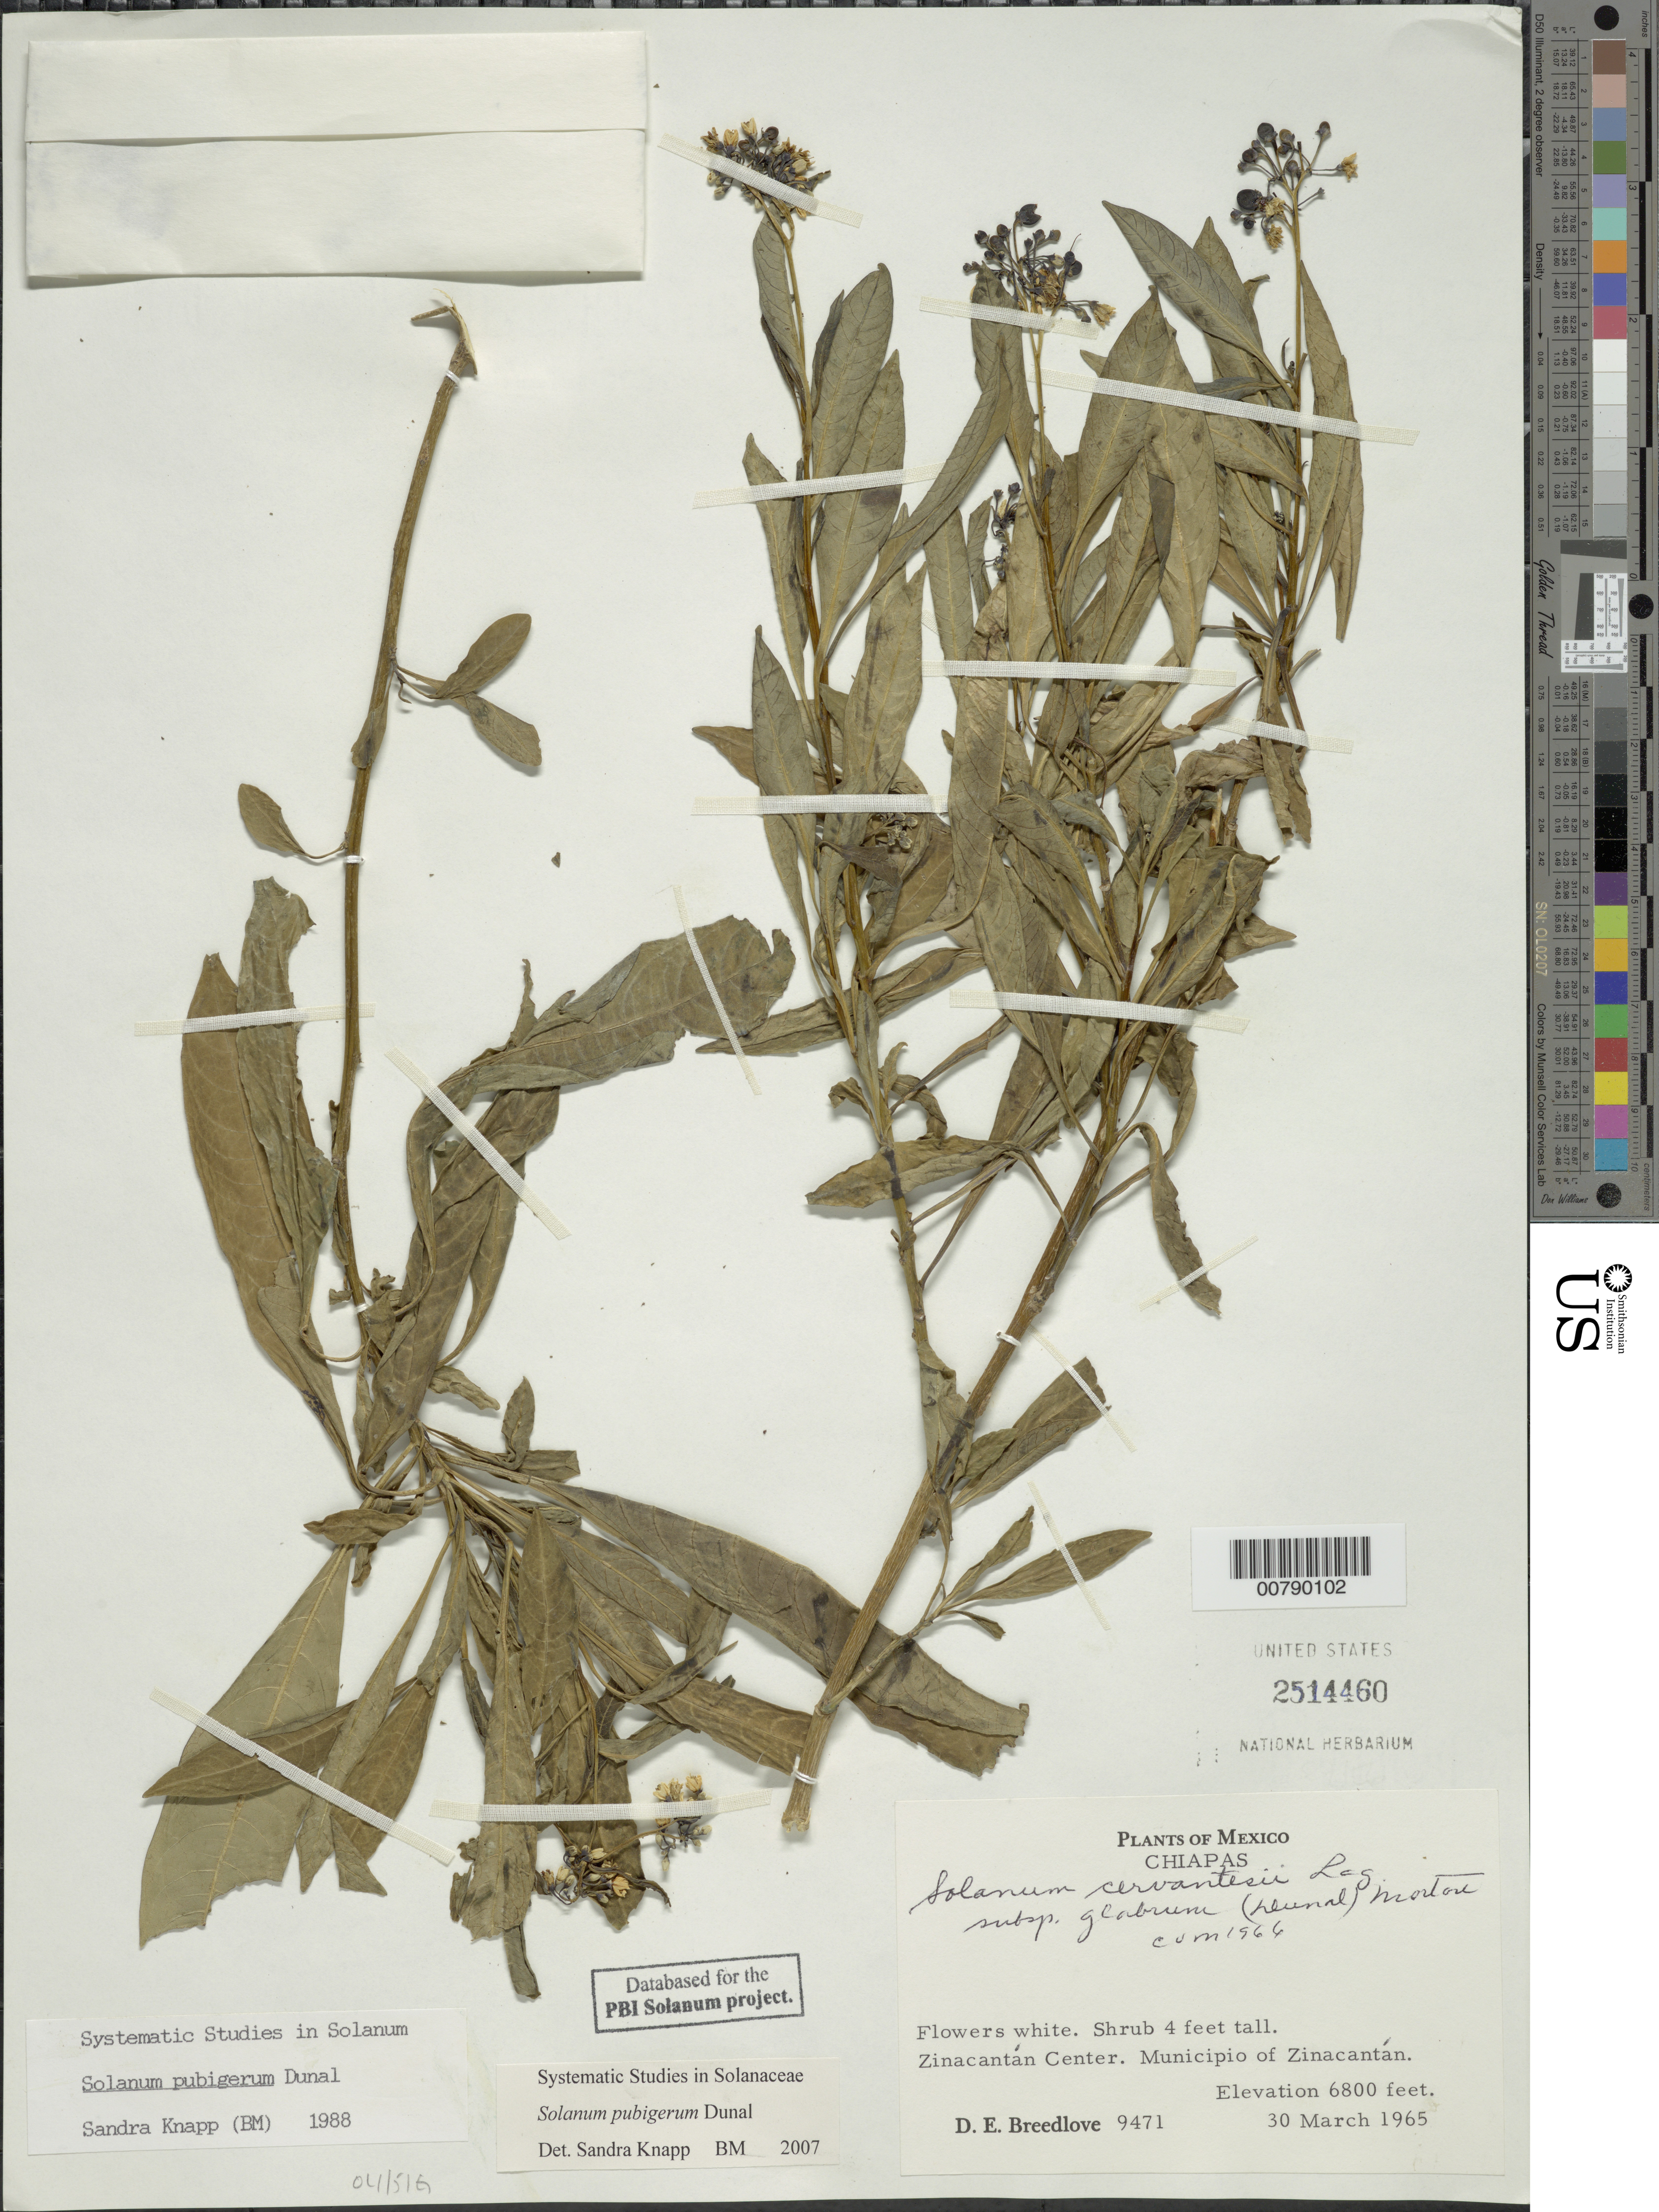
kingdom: Plantae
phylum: Tracheophyta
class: Magnoliopsida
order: Solanales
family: Solanaceae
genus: Solanum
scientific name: Solanum pubigerum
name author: Dunal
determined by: Knapp, S. D.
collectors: D. E. Breedlove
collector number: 9471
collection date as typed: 30 Mar 1965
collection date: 1965-03-30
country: Mexico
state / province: Chiapas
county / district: Zinacantán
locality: Zinacantan Center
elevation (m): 2073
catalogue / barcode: US 2514460